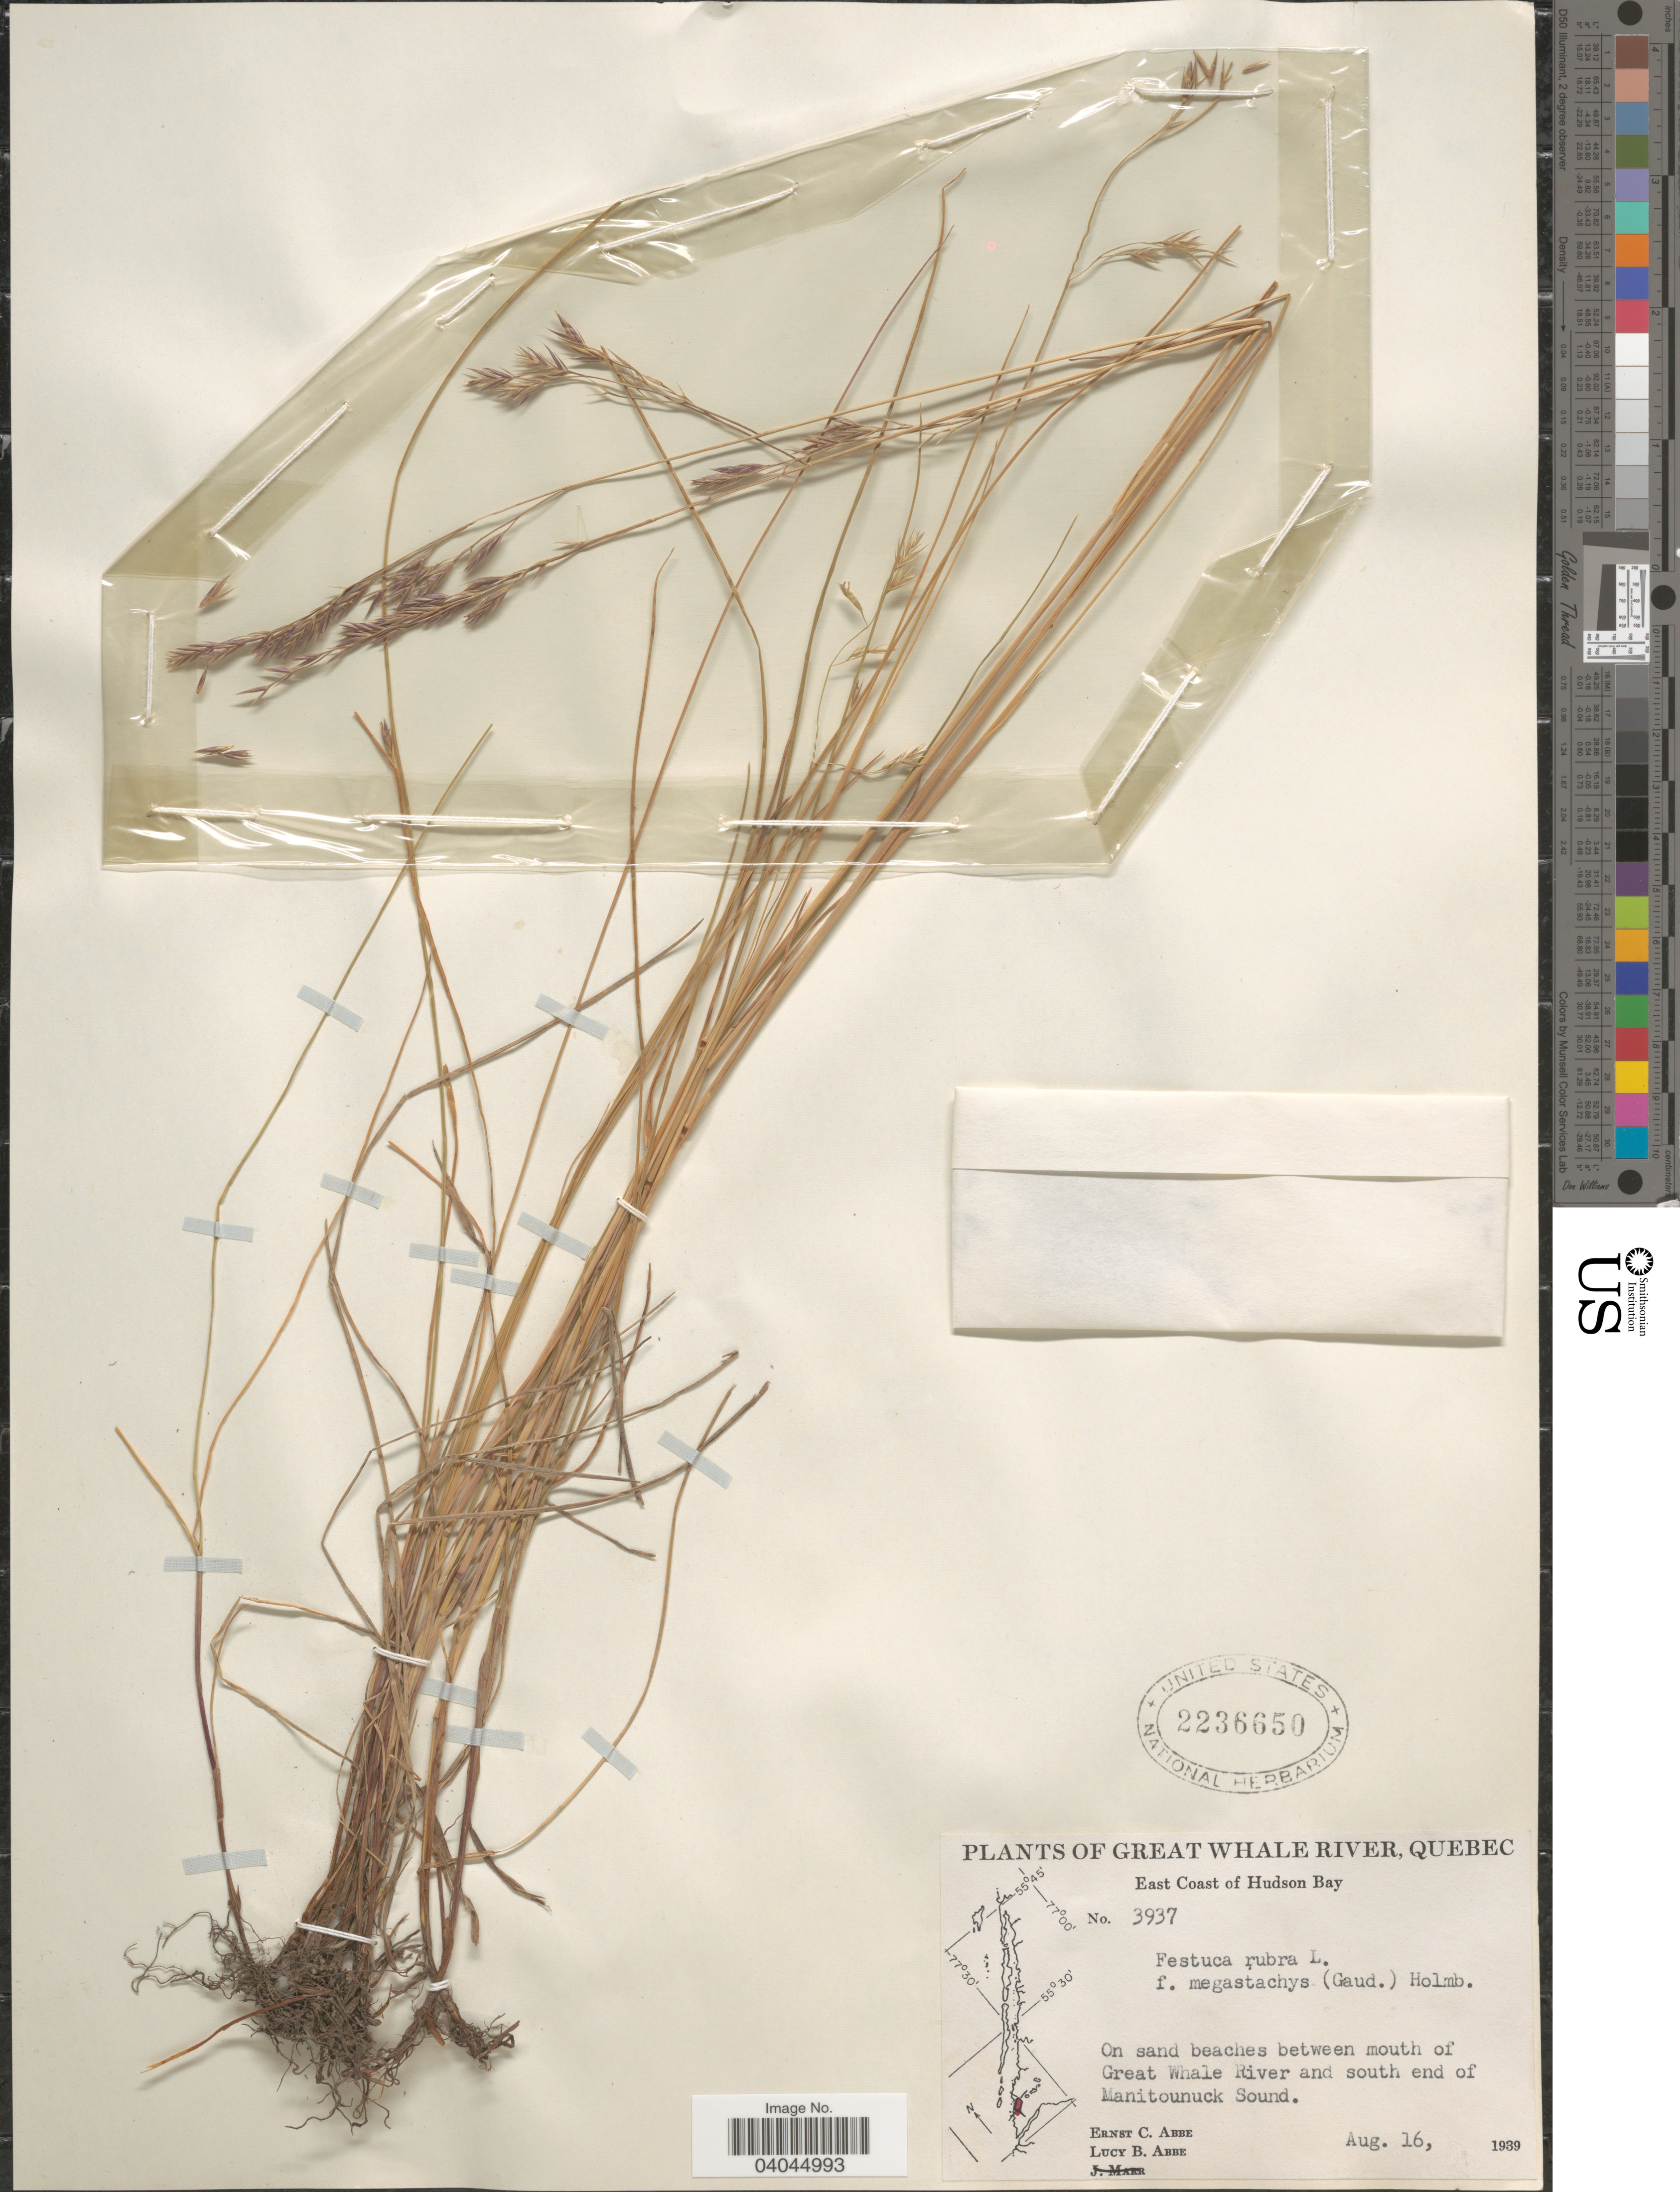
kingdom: Plantae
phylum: Tracheophyta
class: Liliopsida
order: Poales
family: Poaceae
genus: Festuca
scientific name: Festuca rubra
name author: L.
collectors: E. C. Abbe & L. B. Abbe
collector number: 3937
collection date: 1939-08-16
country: Canada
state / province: Quebec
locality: Great Whale River. East Coast of Hudson Bay. On sand beaches between moouth of Great Whale River and south end of Manitounuck Sound.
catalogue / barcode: US 2236650